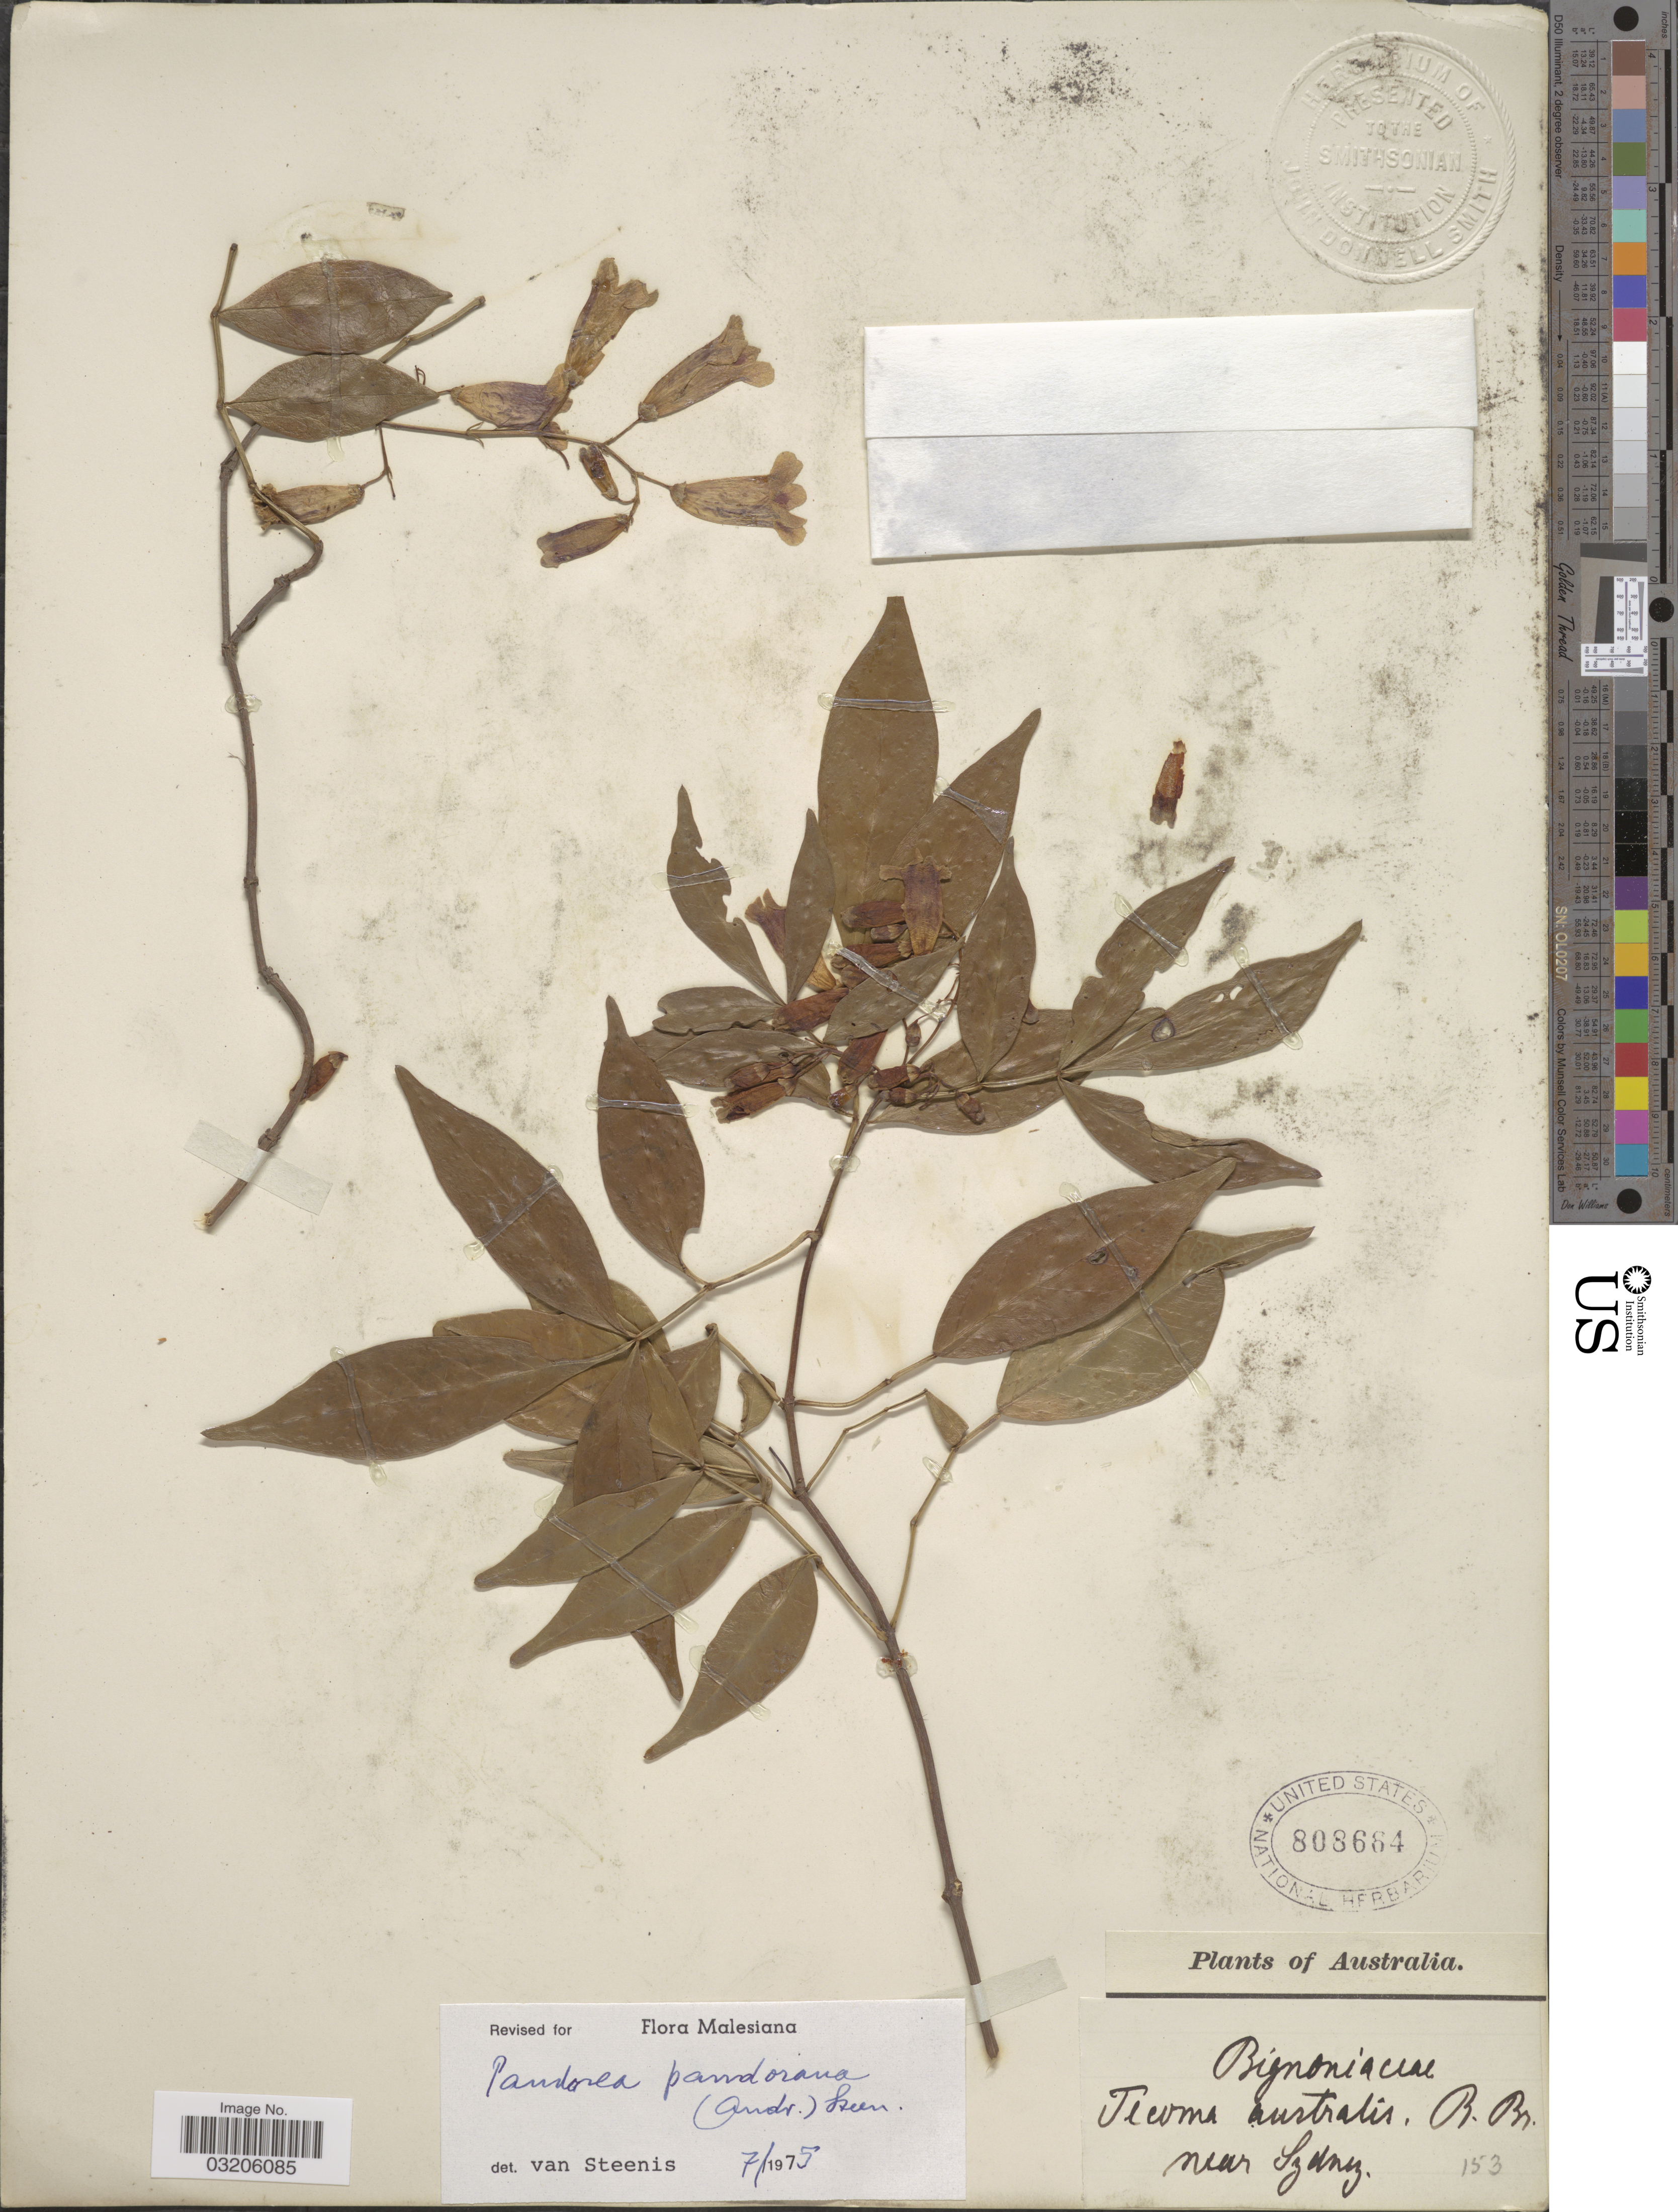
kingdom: Plantae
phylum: Tracheophyta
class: Magnoliopsida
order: Lamiales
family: Bignoniaceae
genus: Pandorea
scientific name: Pandorea pandorana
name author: (Andrews) Steenis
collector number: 153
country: Australia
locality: Near Sydney.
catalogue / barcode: US 808664